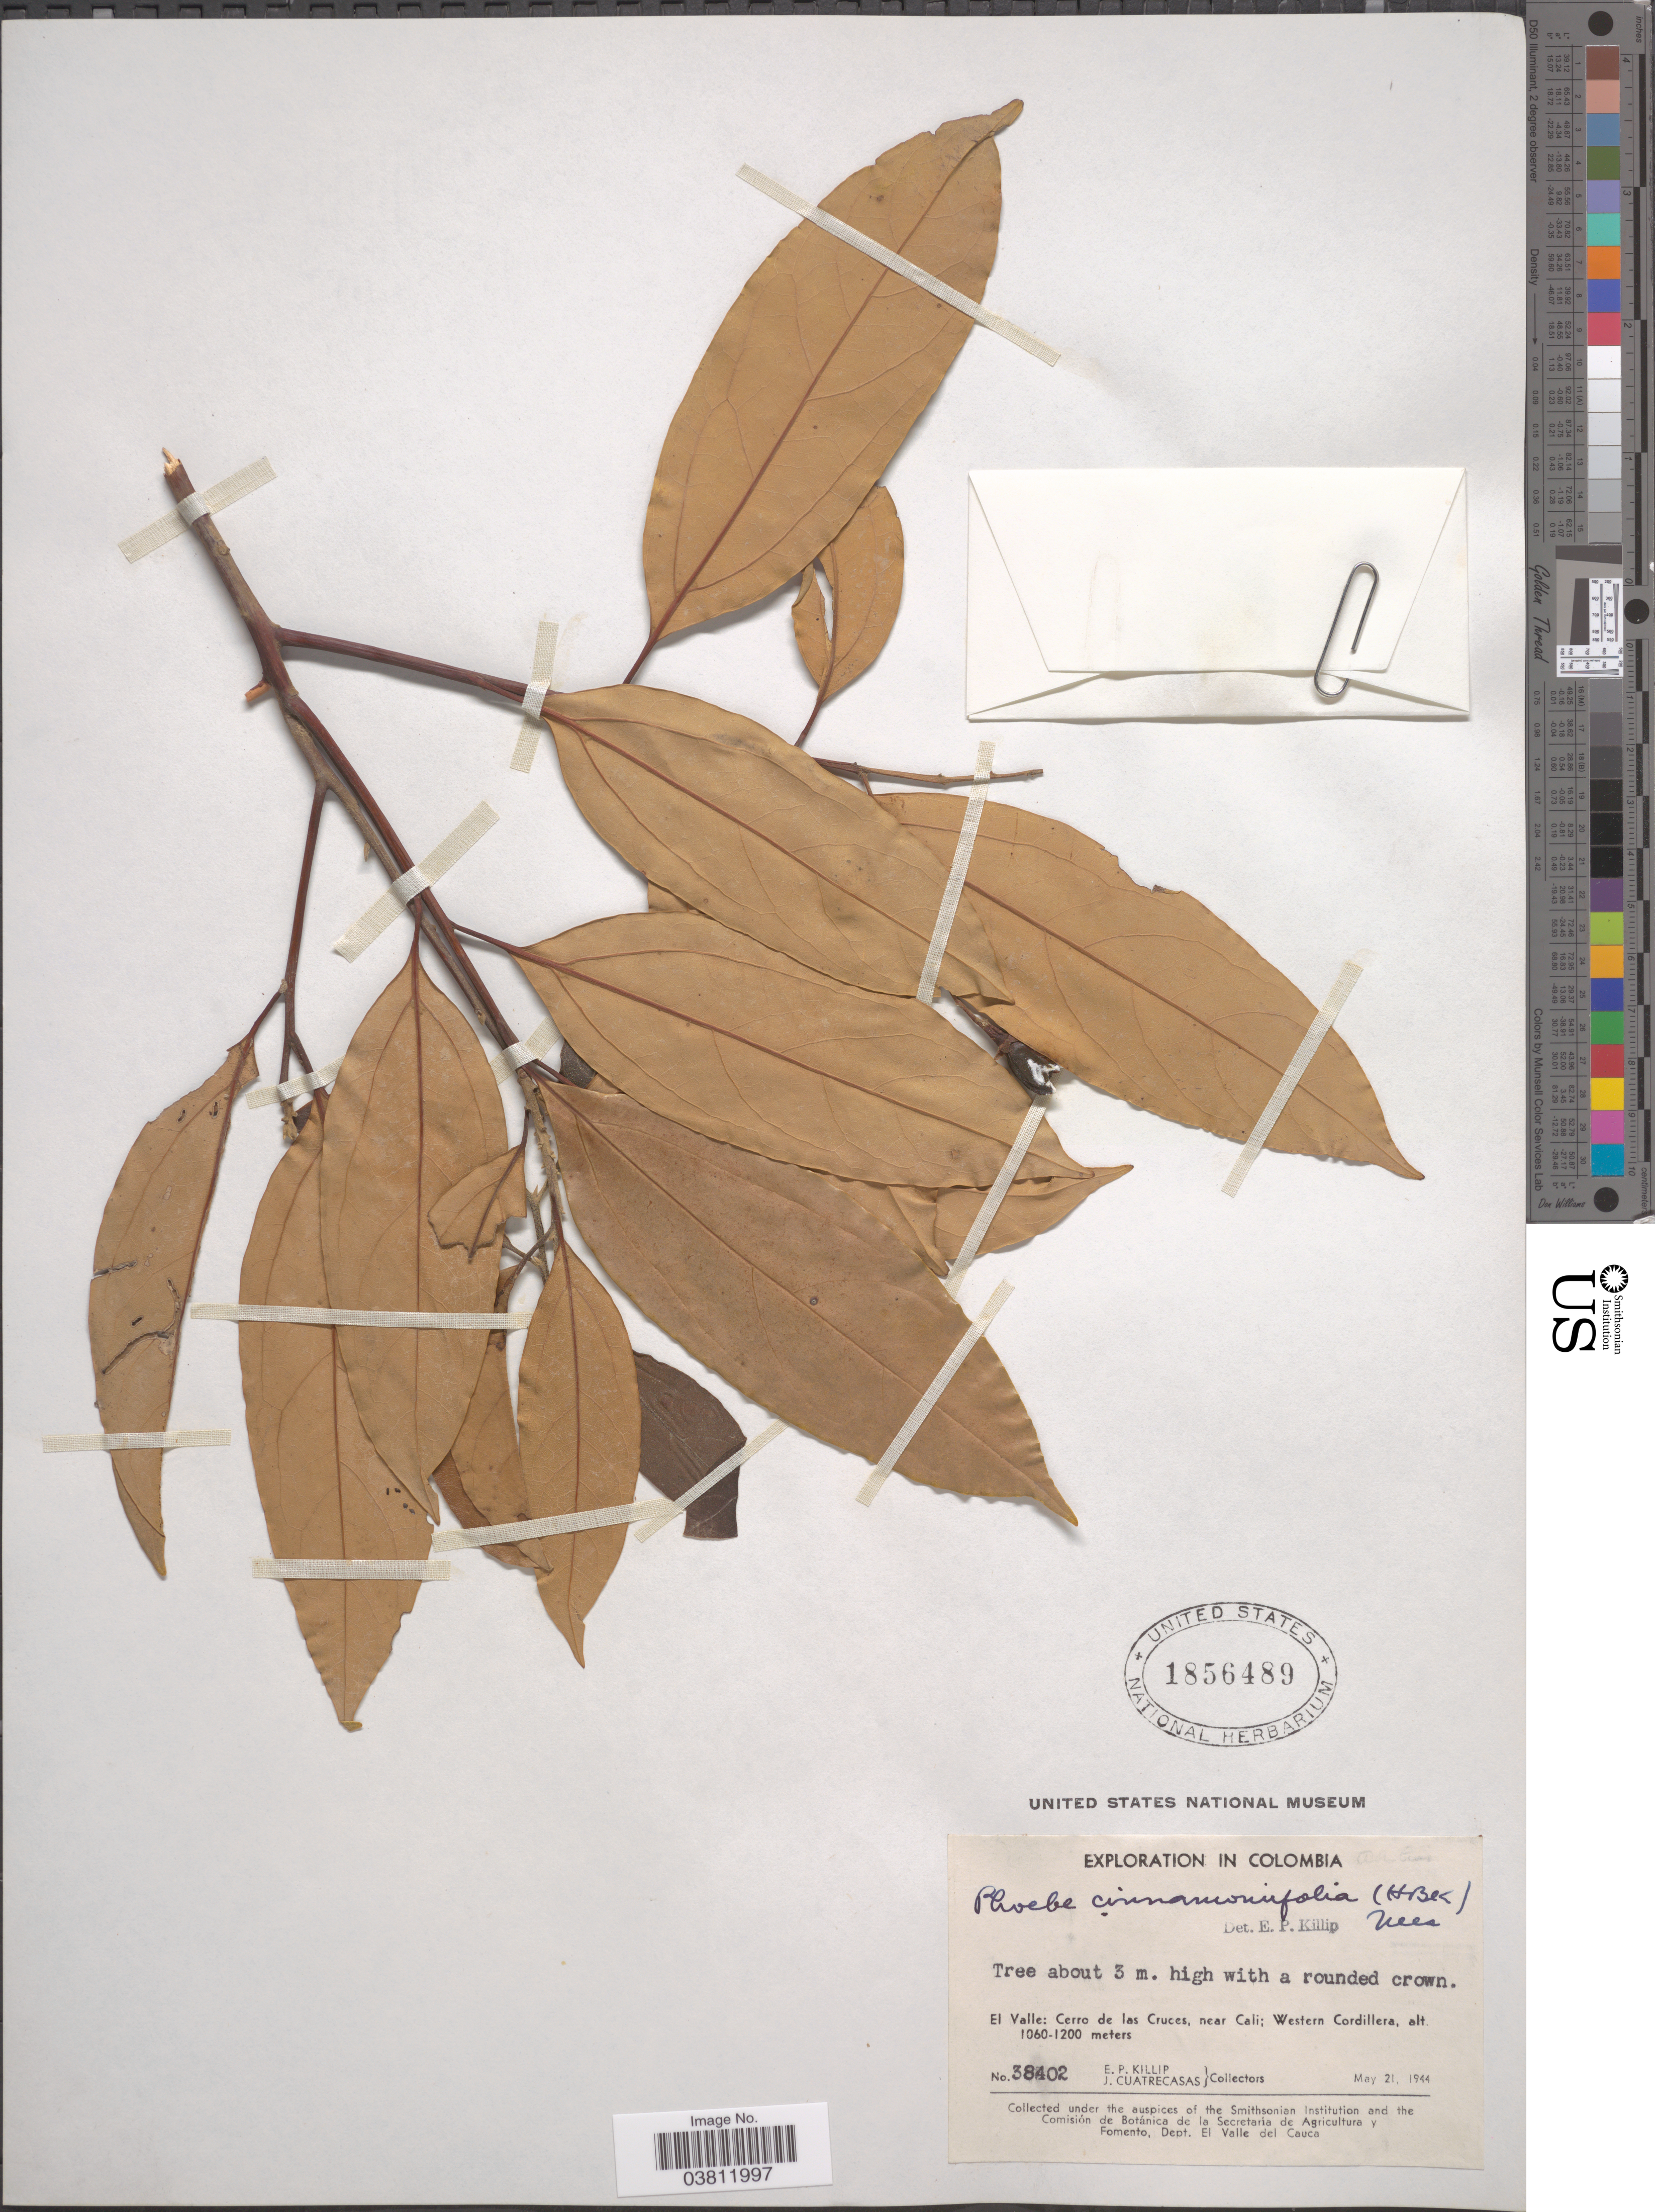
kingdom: Plantae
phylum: Tracheophyta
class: Magnoliopsida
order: Laurales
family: Lauraceae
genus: Phoebe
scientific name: Phoebe cinnamomifolia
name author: (Kunth) Nees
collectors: E. P. Killip & J. Cuatrecasas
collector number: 38402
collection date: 1944-05-21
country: Colombia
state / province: Valle del Cauca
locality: El Valle: Cerro de las Cruces, near Cali; Western Cordillera.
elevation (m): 1060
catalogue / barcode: US 1856489